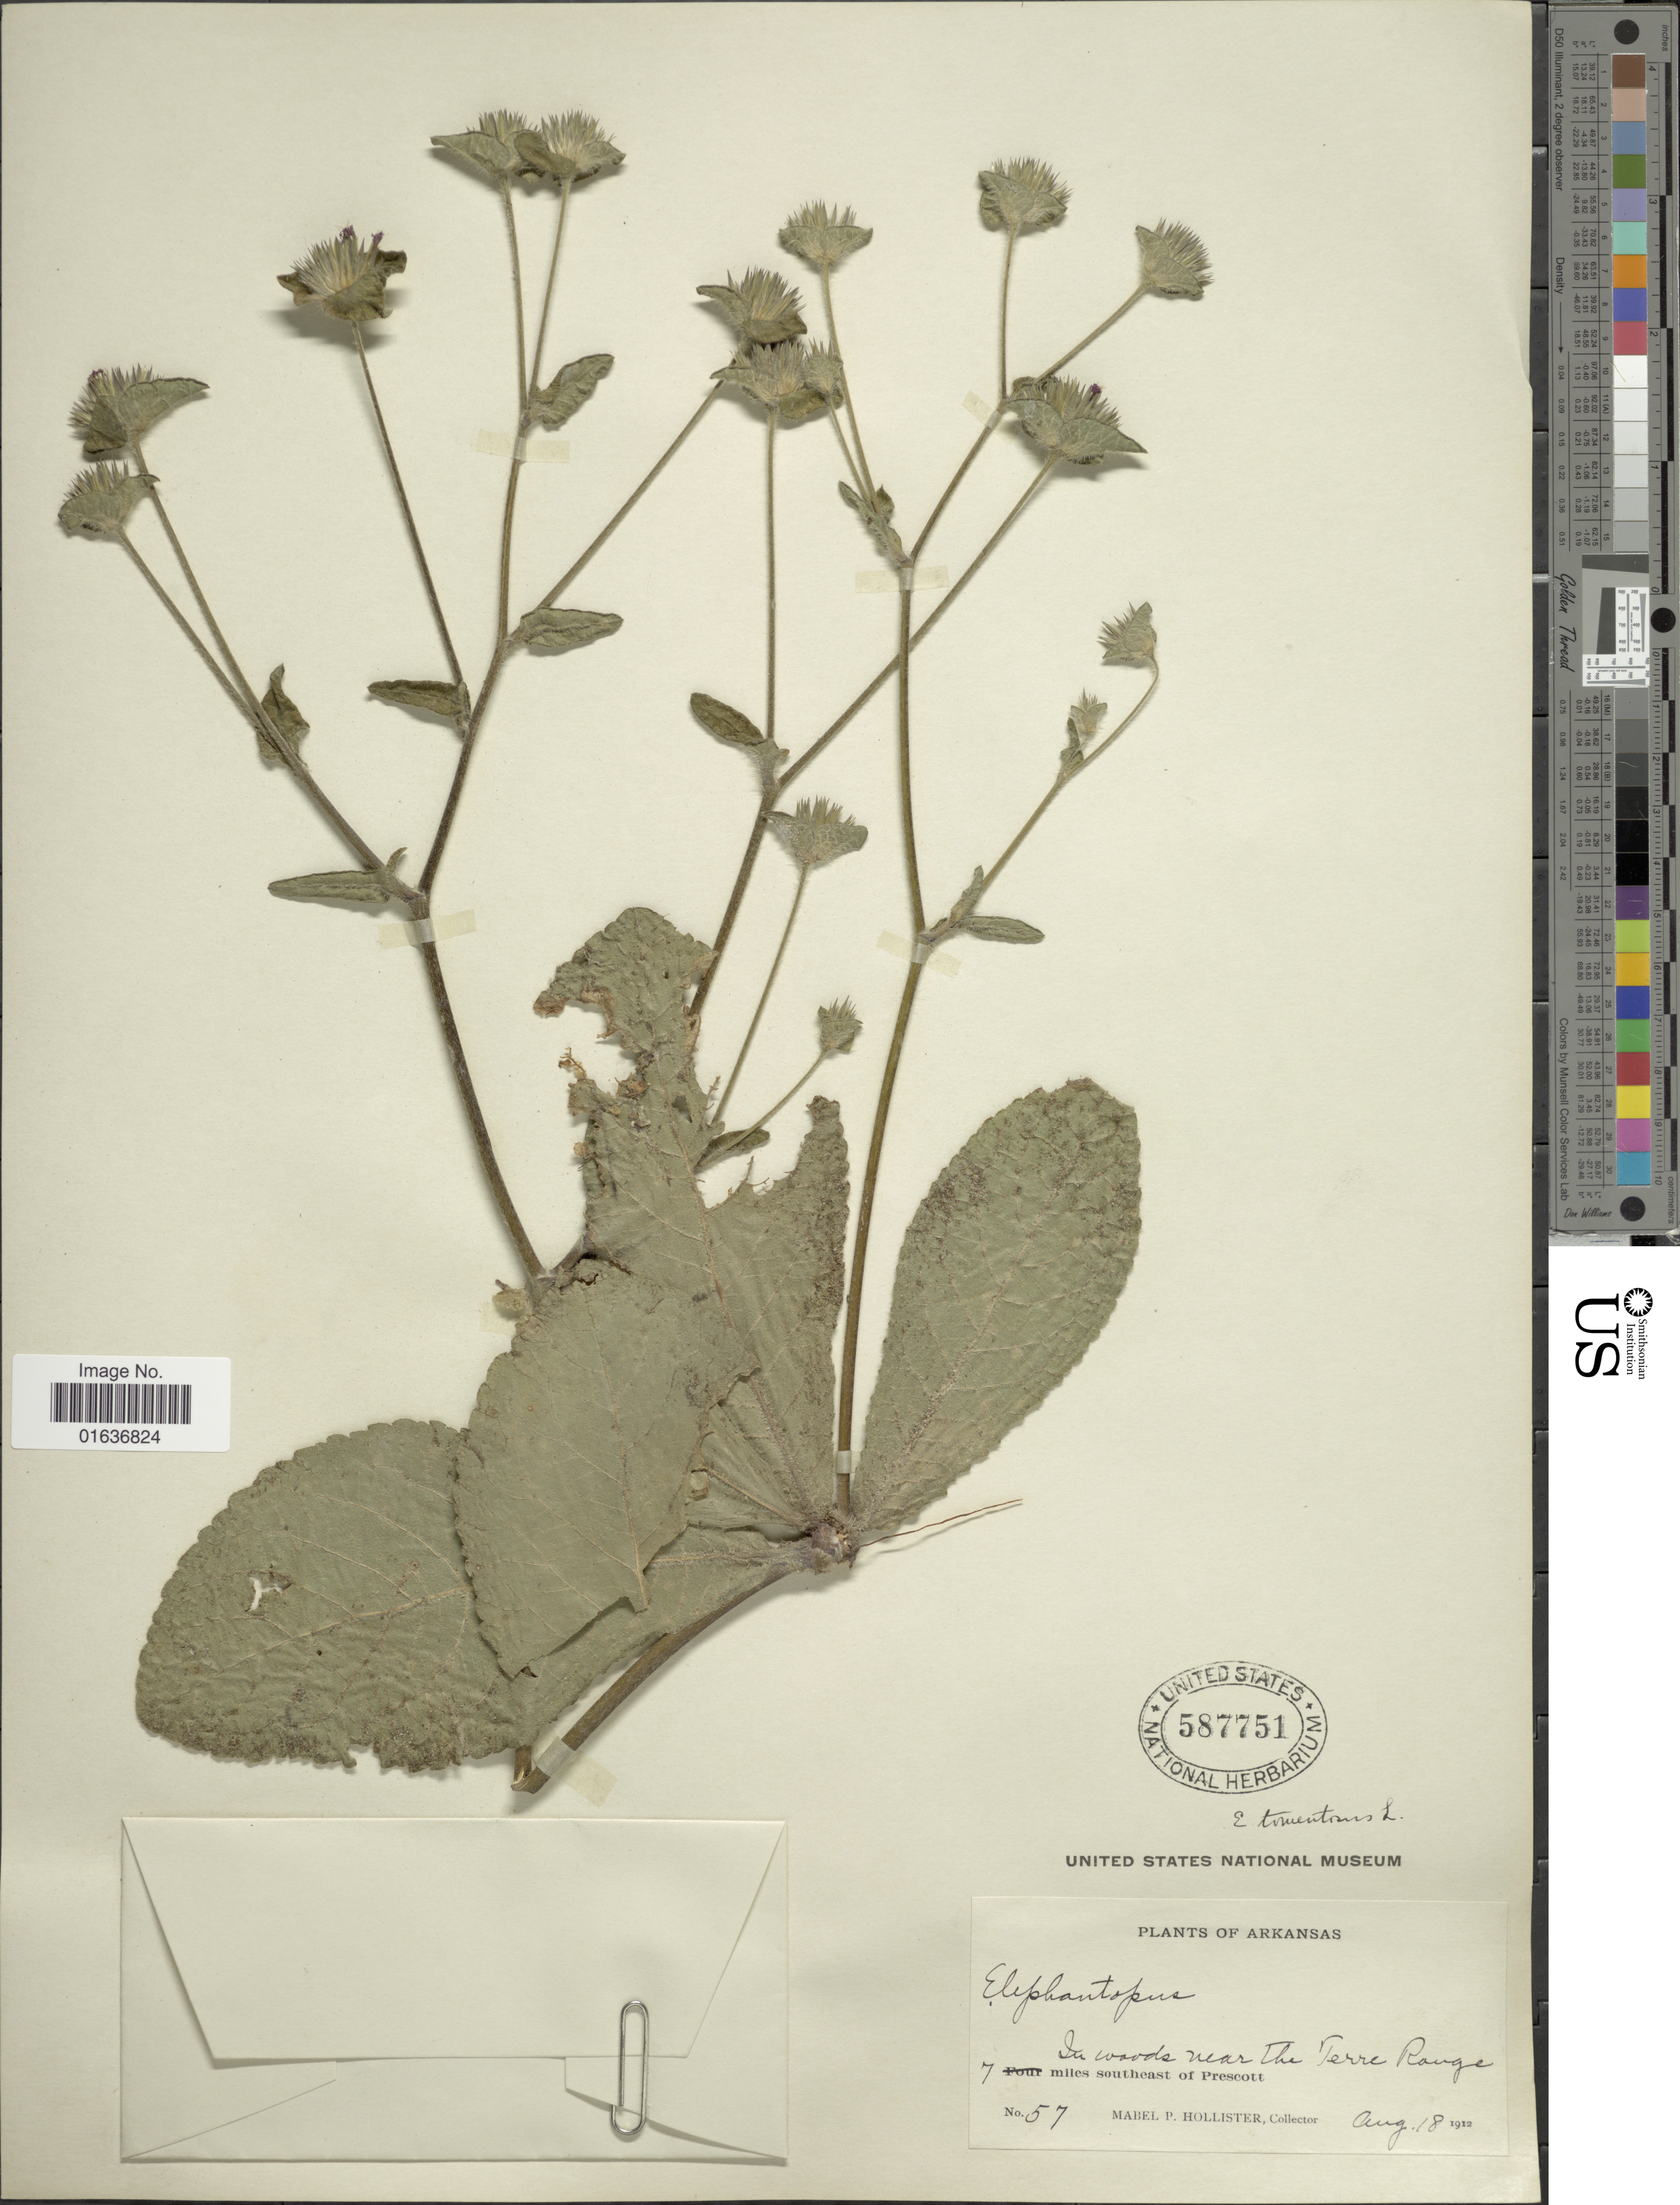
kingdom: Plantae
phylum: Tracheophyta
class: Magnoliopsida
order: Asterales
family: Asteraceae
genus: Elephantopus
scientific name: Elephantopus tomentosus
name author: L.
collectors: M. Hollister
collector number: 57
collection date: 1912-08-18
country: United States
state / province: Arkansas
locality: In woods near The Terre Range, 7 miles southeast of Prescott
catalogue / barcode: US 587751